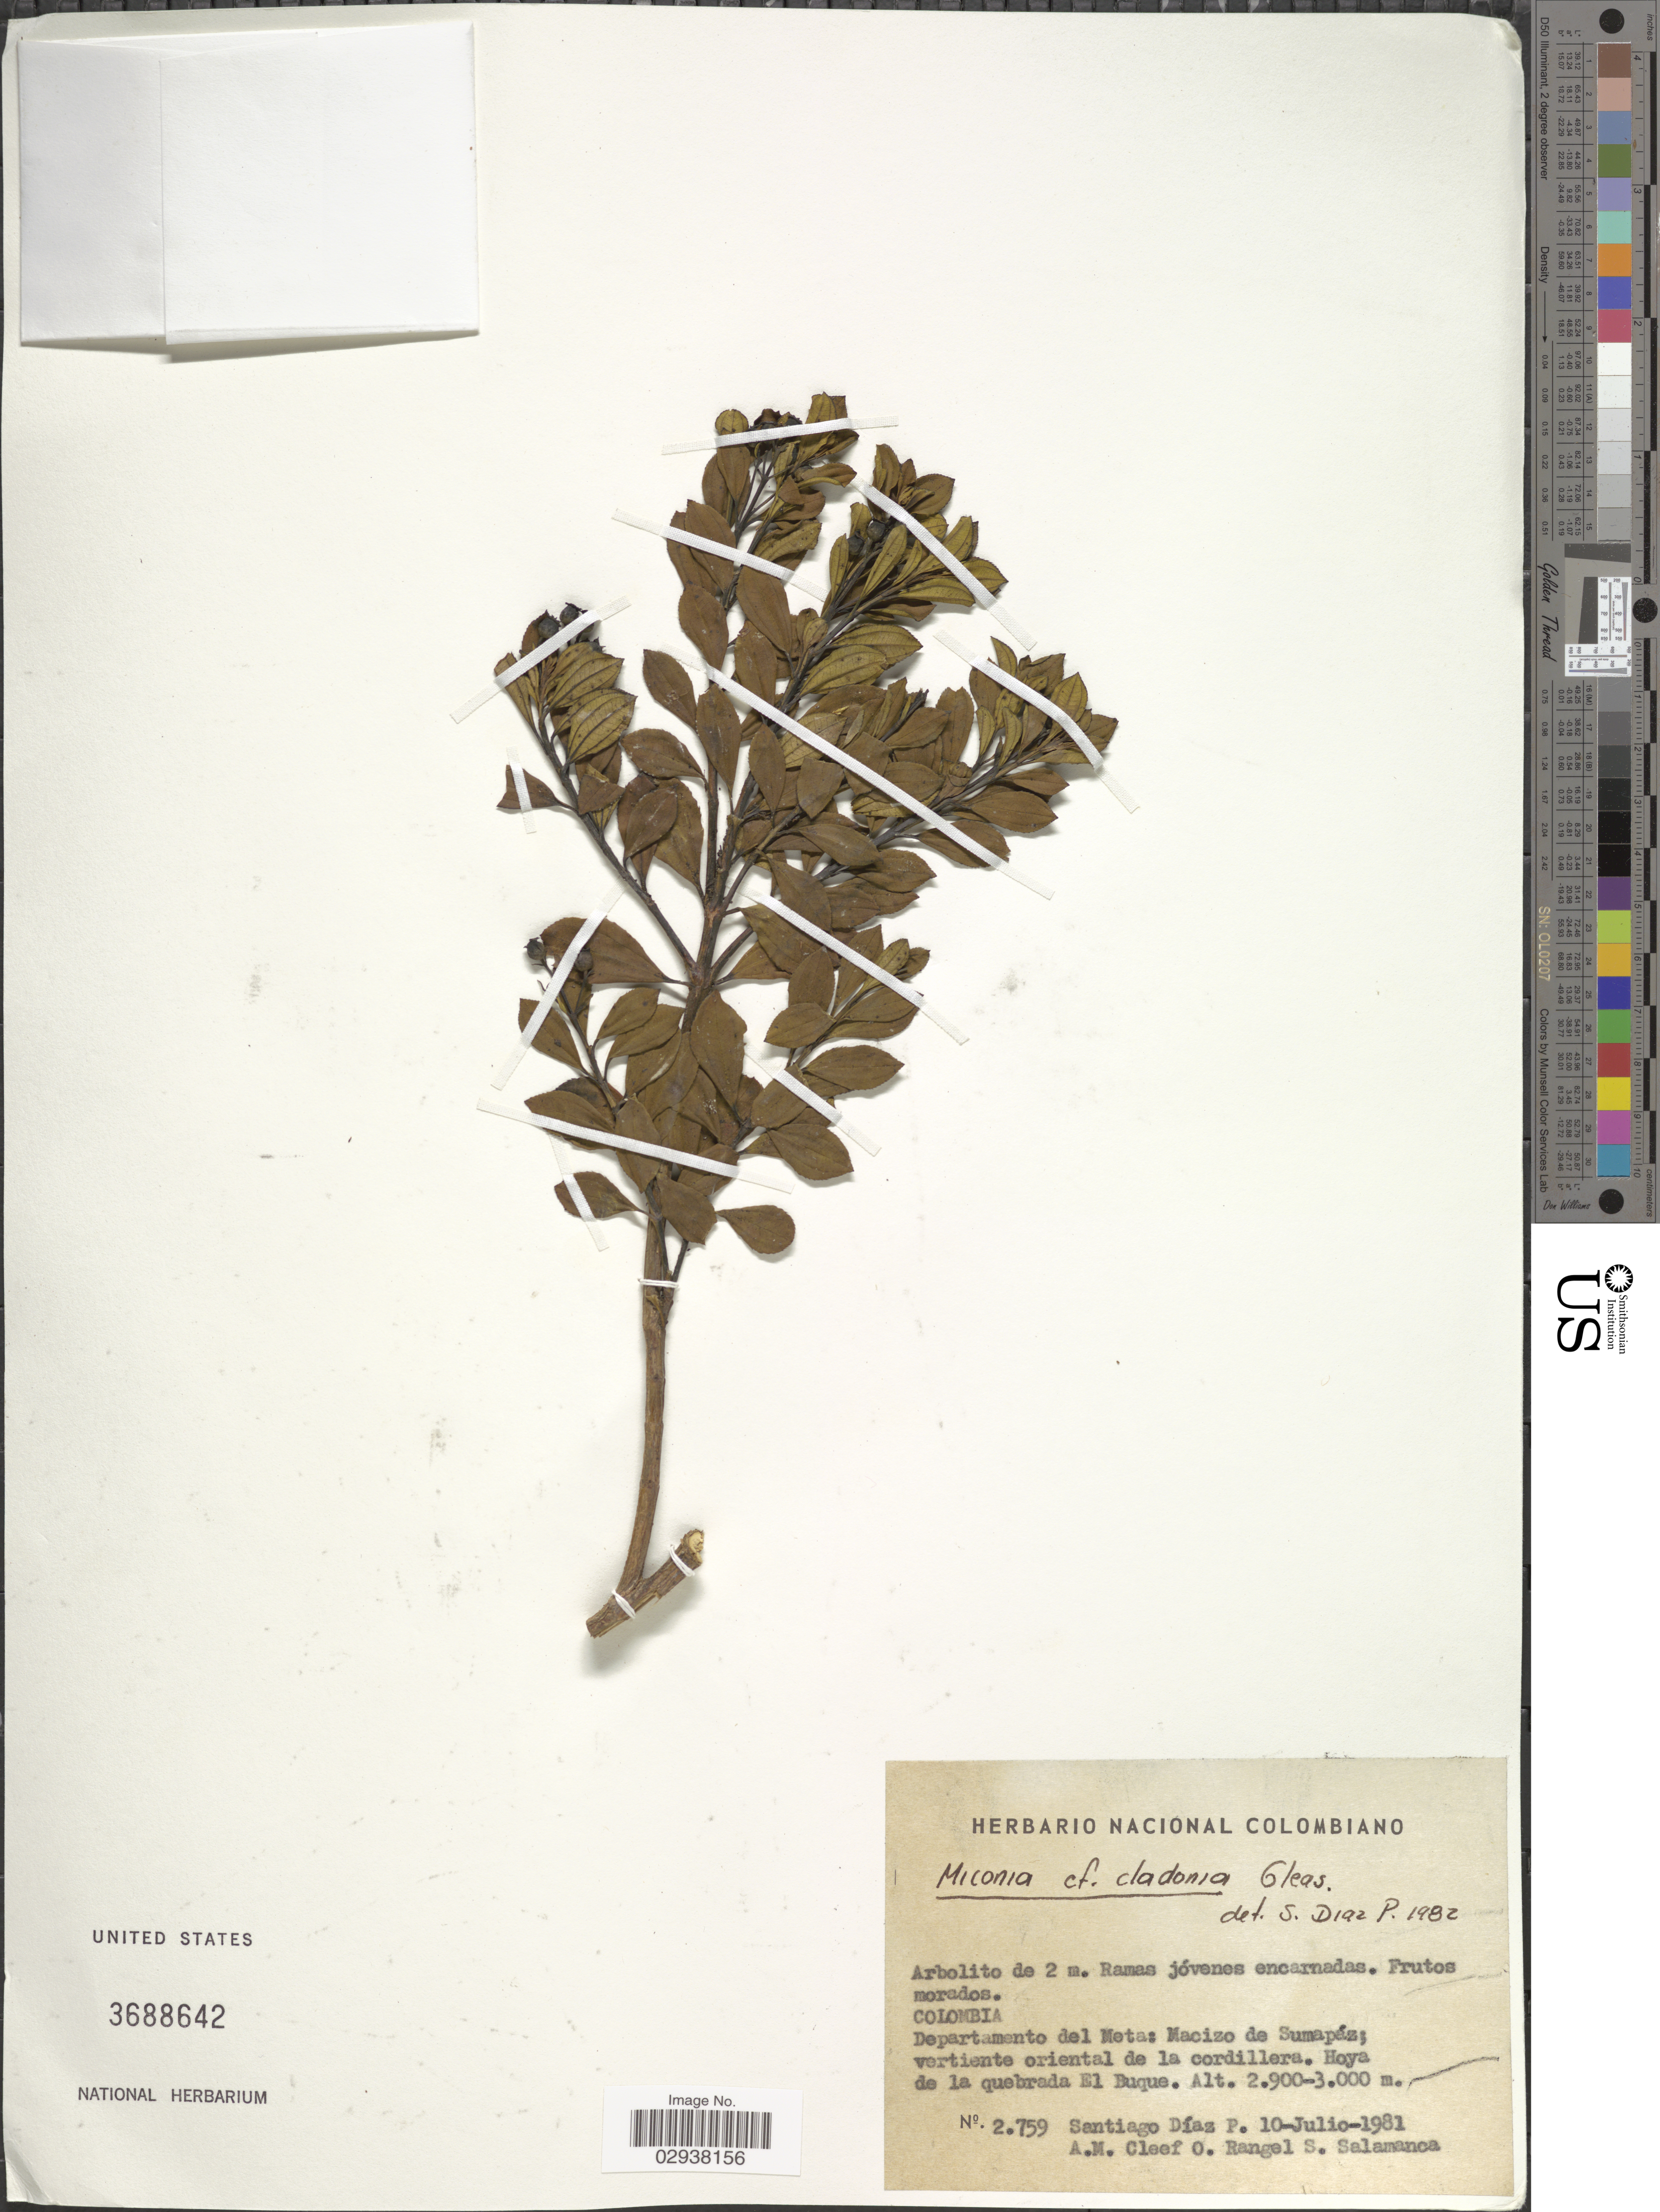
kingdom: Plantae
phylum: Tracheophyta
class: Magnoliopsida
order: Myrtales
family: Melastomataceae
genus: Miconia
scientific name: Miconia cladonia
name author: Gleason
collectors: S. Diaz P., A. M. Cleef, O. Rangel & S. Salamanca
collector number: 2759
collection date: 1981-07-10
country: Colombia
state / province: Meta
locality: Departamento del Meta: Macizo de Sumapéz; vertiente oriental de la cordillera. Hoya de la quebrada El Buque.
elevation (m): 2900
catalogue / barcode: US 3688642